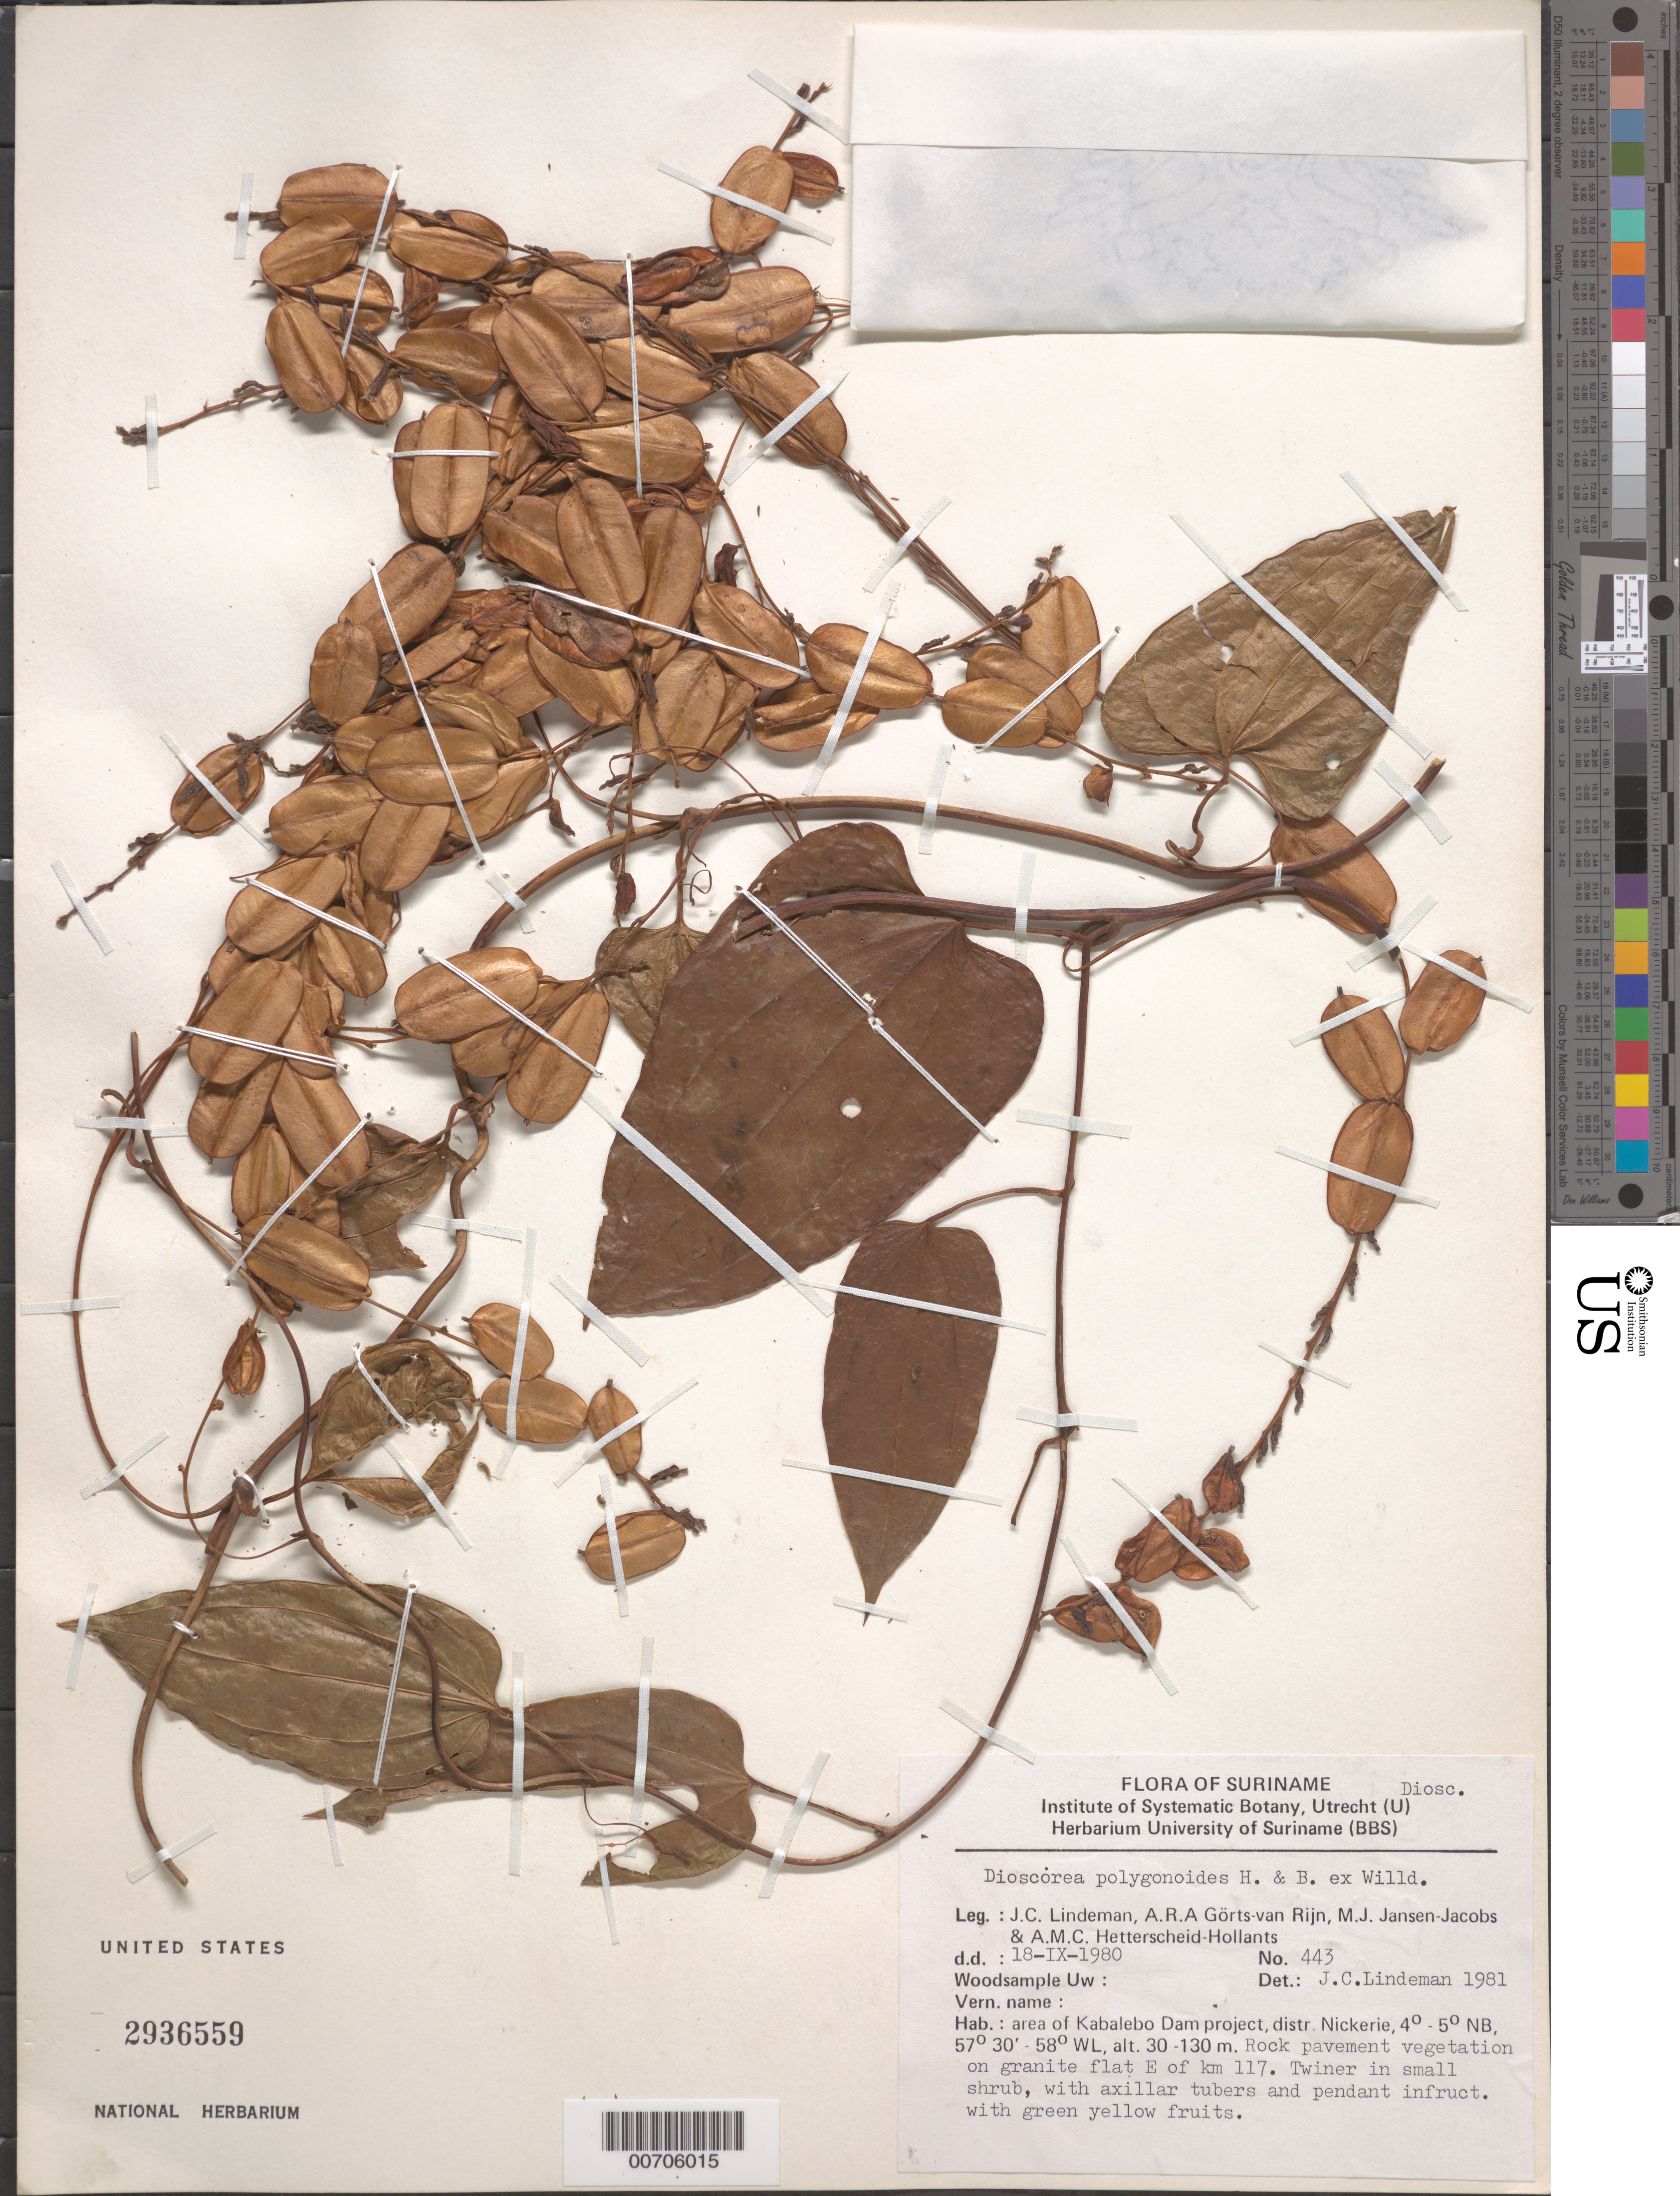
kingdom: Plantae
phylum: Tracheophyta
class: Liliopsida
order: Dioscoreales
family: Dioscoreaceae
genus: Dioscorea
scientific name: Dioscorea polygonoides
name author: Humb. & Bonpl. ex Willd.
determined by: Lindeman, J. C.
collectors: J. C. Lindeman, A. .R. A. Görts-van Rijn, M. J. Jansen-Jacobs & A. Hetterscheid-Hollants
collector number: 80 443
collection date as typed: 18-Sep-80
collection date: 1980-09-18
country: Suriname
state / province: Nickerie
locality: Kabalebo Dam project area, E of km 117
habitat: Rock pavement vegetation on granite flat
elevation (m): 30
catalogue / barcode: US 2936559